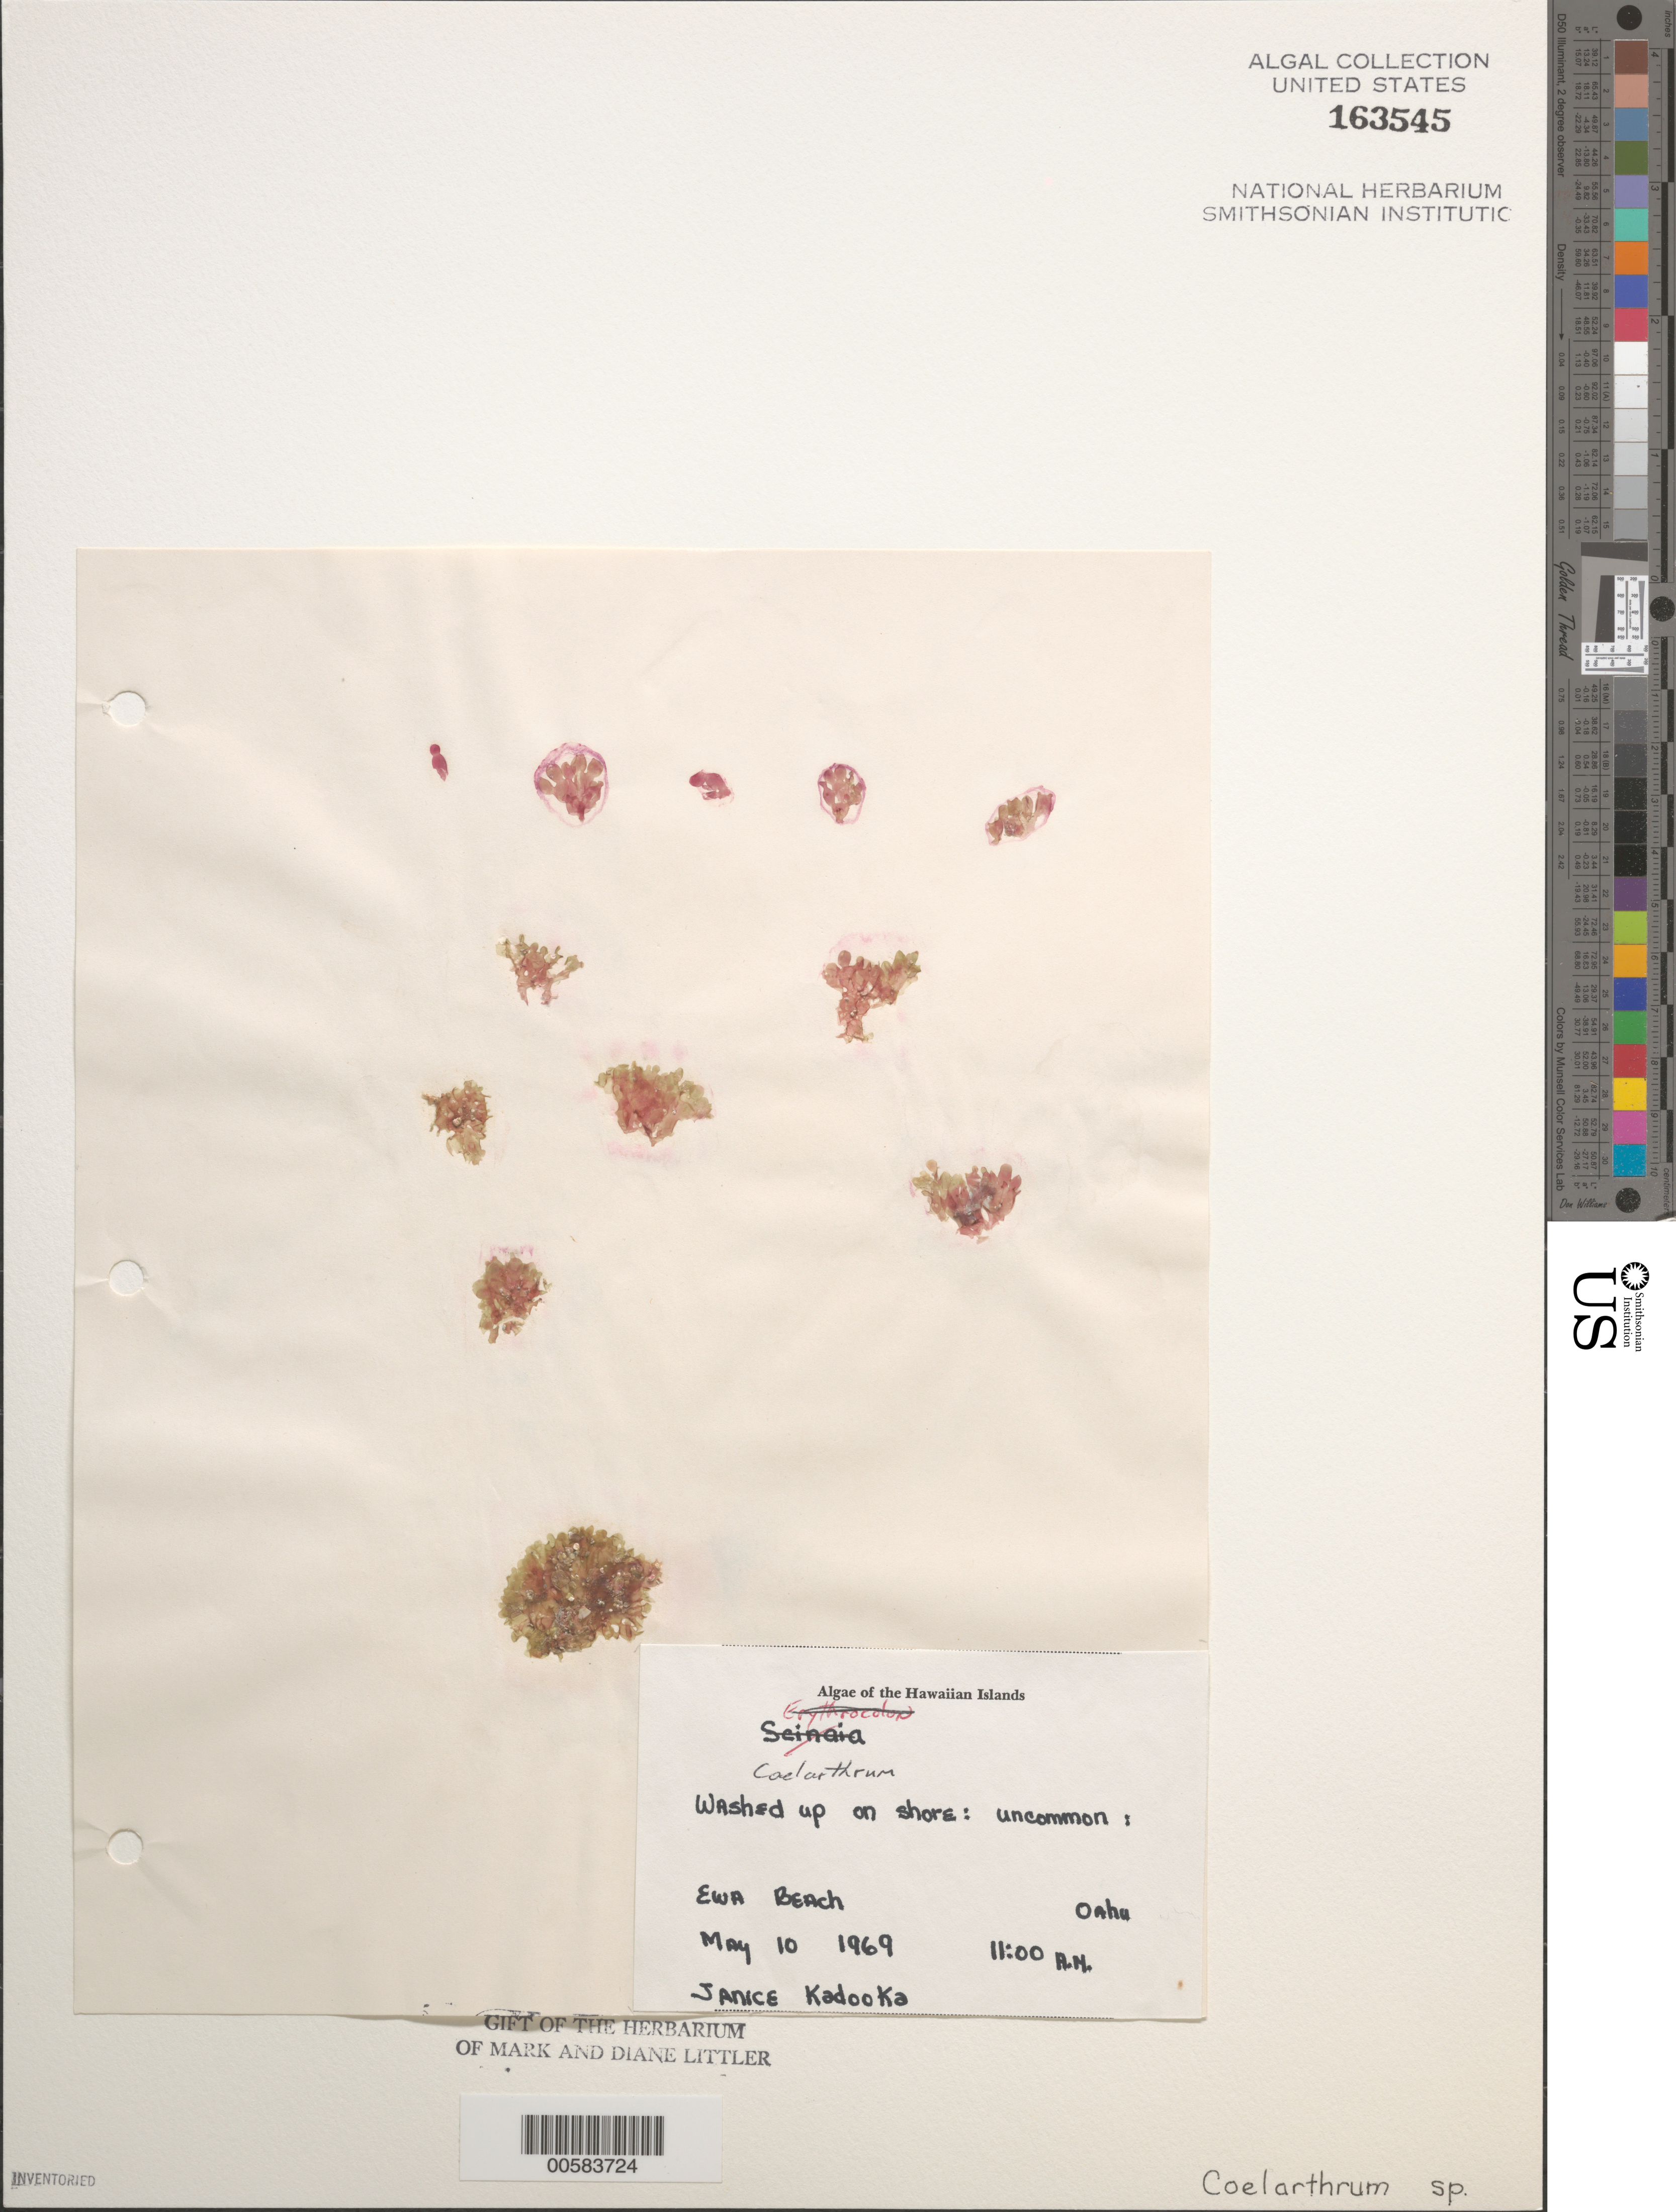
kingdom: Plantae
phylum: Rhodophyta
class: Florideophyceae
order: Rhodymeniales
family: Rhodymeniaceae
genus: Coelarthrum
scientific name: Coelarthrum sp.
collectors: J. Kadooka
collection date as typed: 10 May 1969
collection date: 1969-05-10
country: United States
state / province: Hawaii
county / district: Honolulu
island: Oahu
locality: Ewa Beach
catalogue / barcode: US 163545